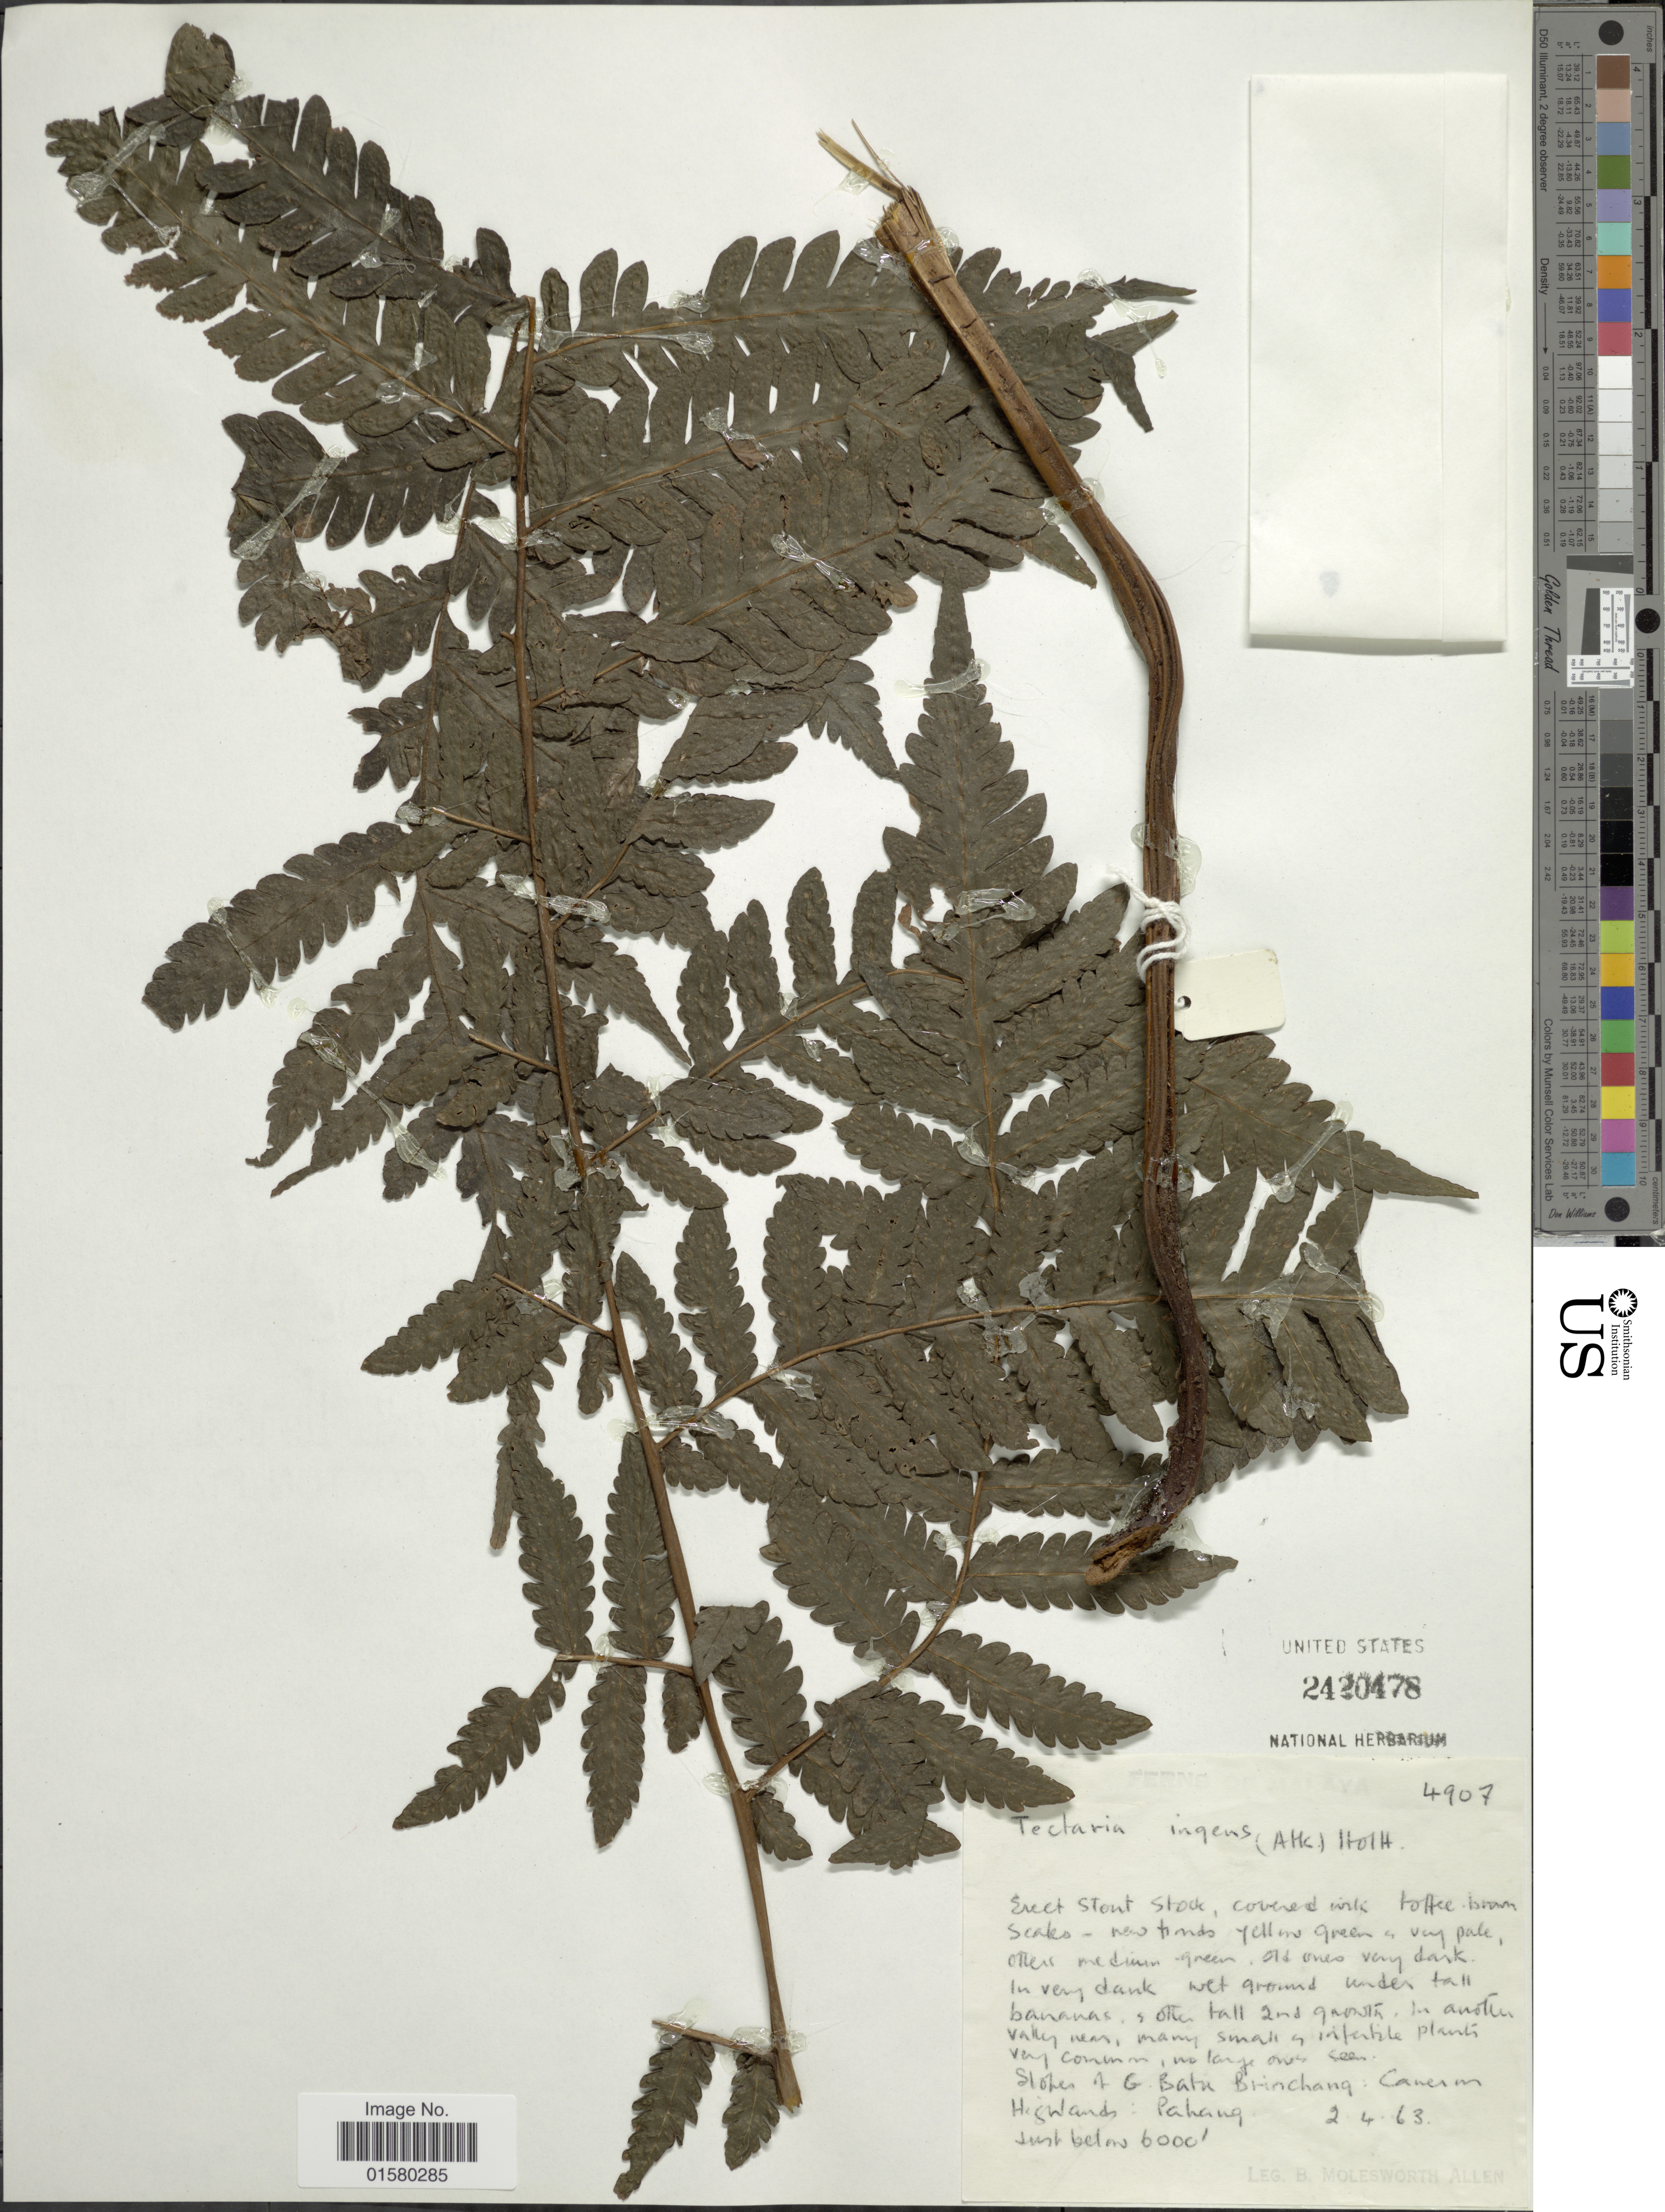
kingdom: Plantae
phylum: Tracheophyta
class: Polypodiopsida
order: Polypodiales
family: Tectariaceae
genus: Tectaria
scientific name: Tectaria ingens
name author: (Atk. ex C.B. Clarke)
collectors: B. E. G. Molesworth-Allen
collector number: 4907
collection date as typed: Transcribed d/m/y: 2/4/63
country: Malaysia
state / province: Pahang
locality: Slopes of G. Batu Brinchang: Cameron Highlands: Pahang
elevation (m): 183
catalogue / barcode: US 2420478